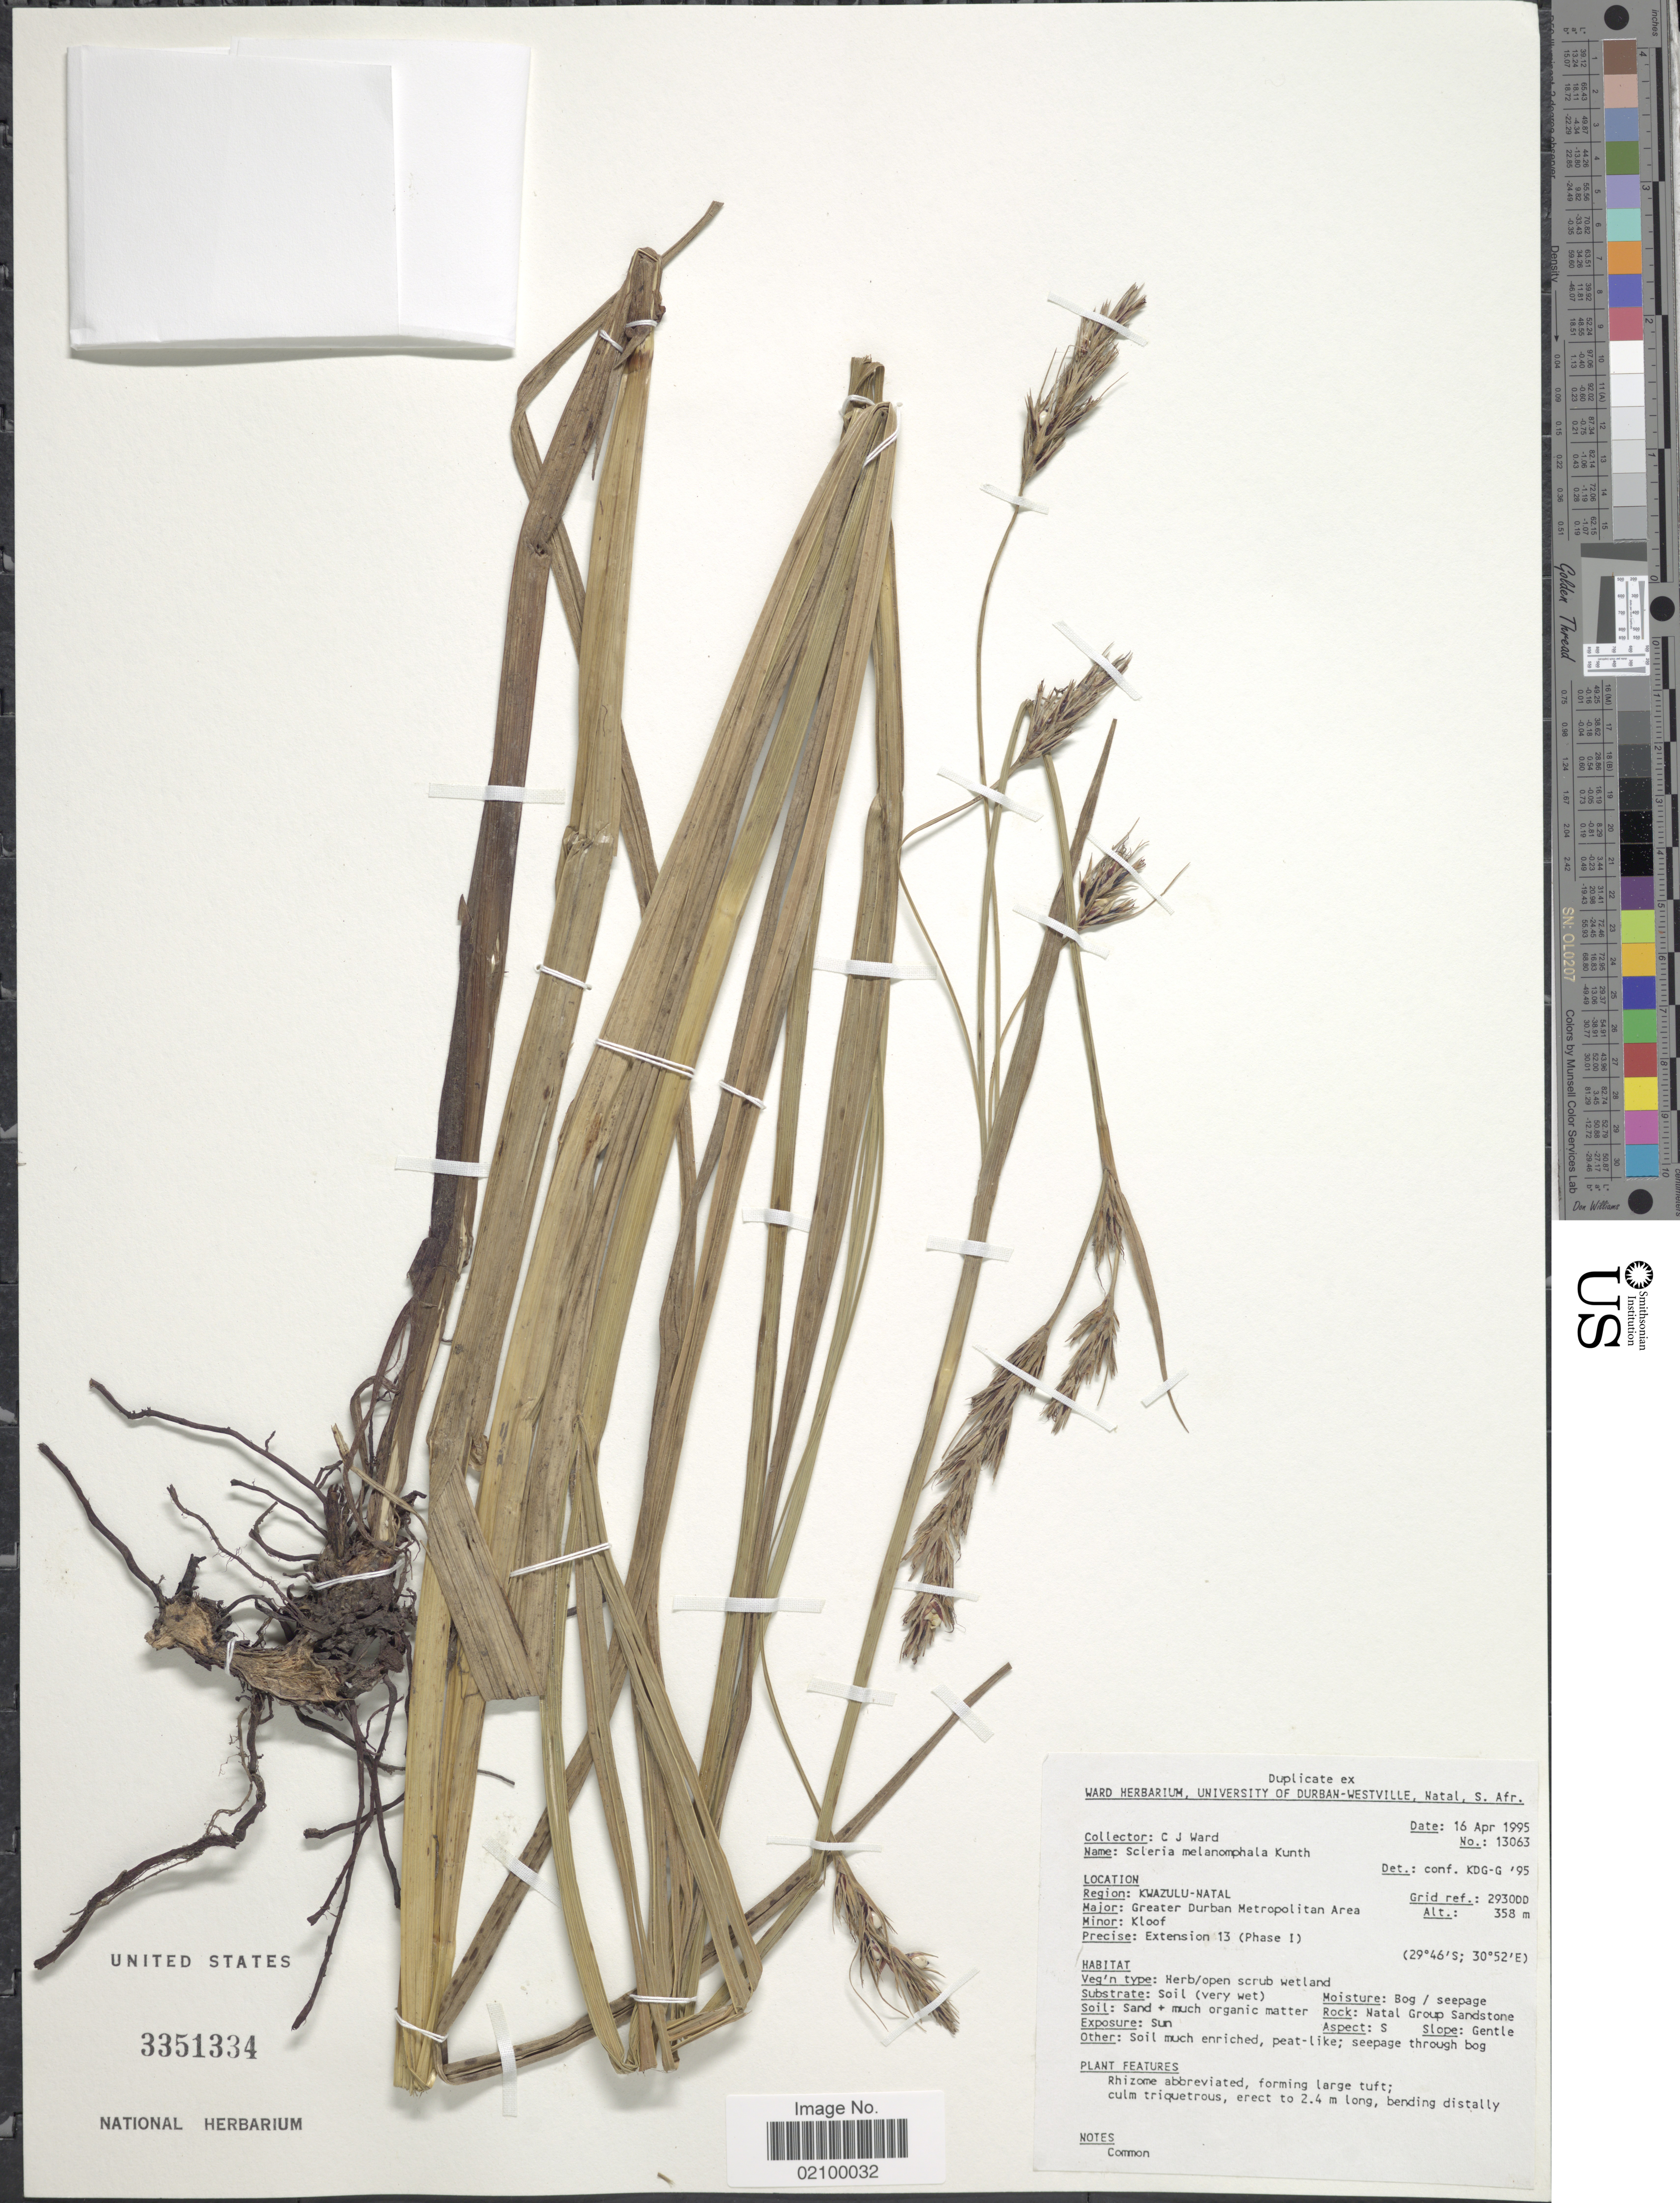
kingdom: Plantae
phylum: Tracheophyta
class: Liliopsida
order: Poales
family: Cyperaceae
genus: Scleria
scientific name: Scleria melanomphala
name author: Kunth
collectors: C. J. Ward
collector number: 13063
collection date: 1995-04-16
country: South Africa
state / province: KwaZulu-Natal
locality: Region: Kwazulu - Natal, Greater Durban Metropolitan Area, Kloof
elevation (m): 358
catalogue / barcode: US 3351334